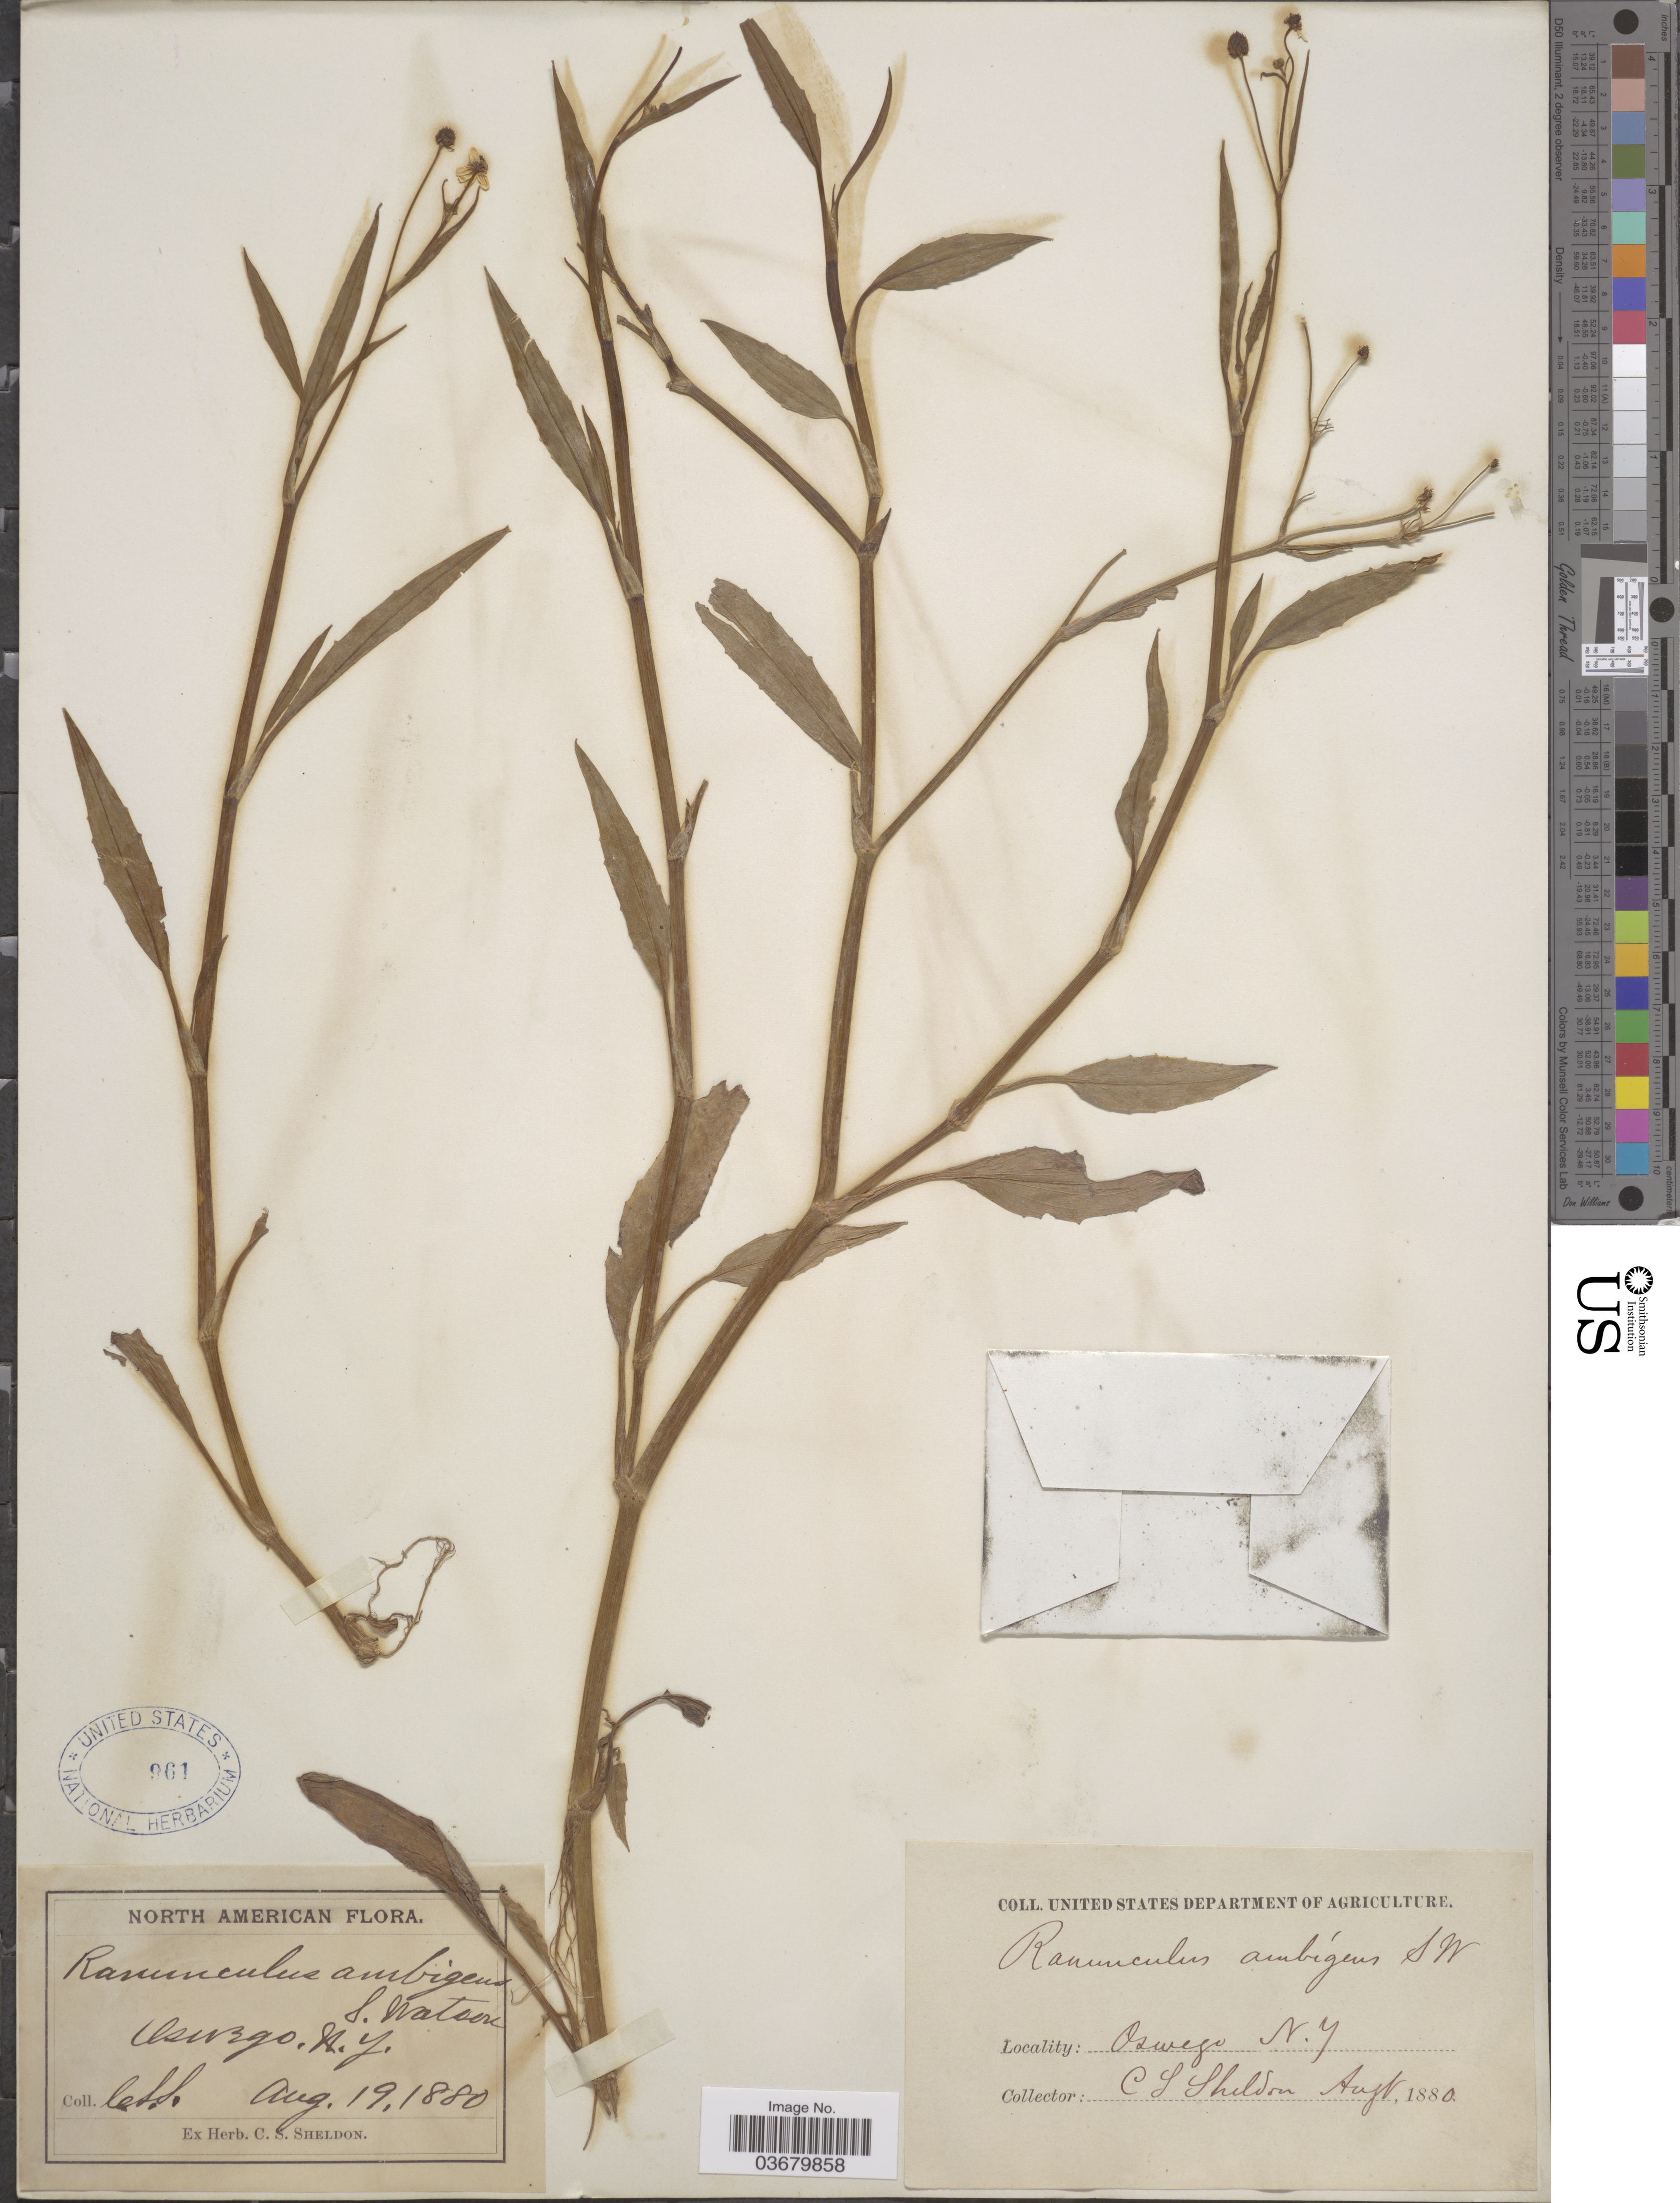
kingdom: Plantae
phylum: Tracheophyta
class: Magnoliopsida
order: Ranunculales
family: Ranunculaceae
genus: Ranunculus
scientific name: Ranunculus ambigens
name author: S. Watson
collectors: C. S. Sheldon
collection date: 1880-08-19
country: United States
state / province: New York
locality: Oswego.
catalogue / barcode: US 961